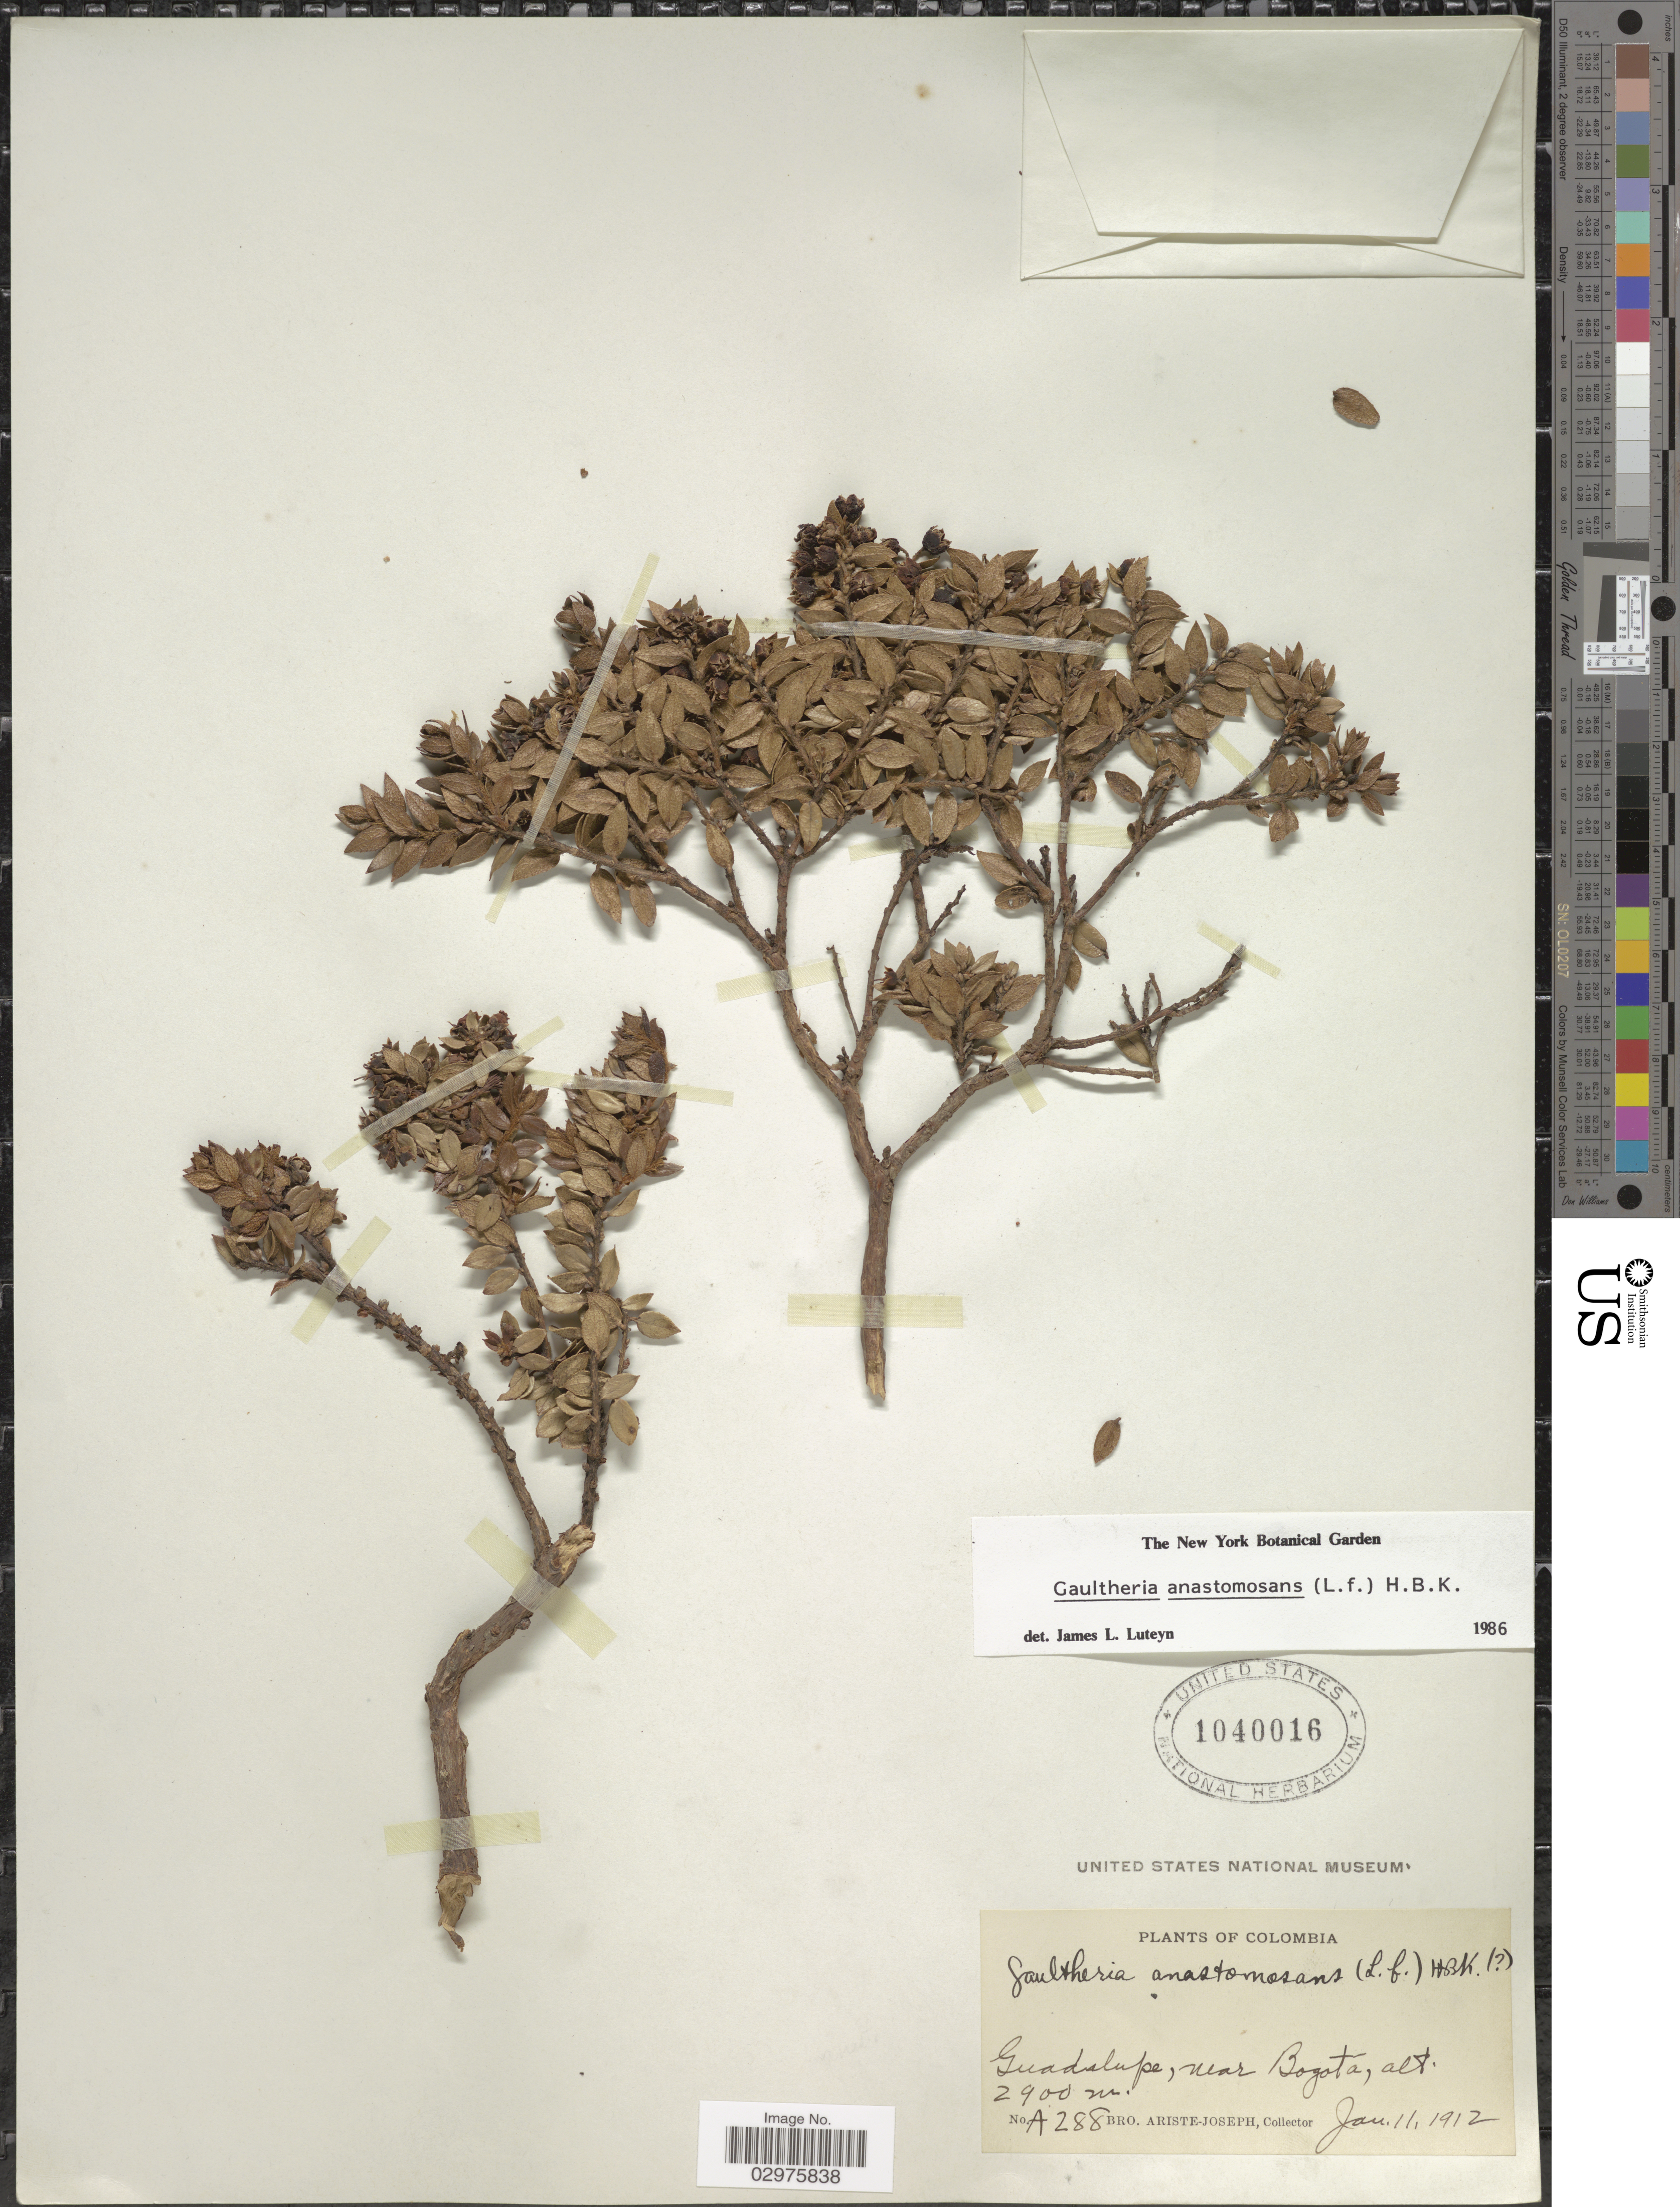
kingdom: Plantae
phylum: Tracheophyta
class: Magnoliopsida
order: Ericales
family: Ericaceae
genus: Gaultheria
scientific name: Gaultheria anastomosans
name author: (L. f.) Kunth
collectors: Bro. Ariste-Joseph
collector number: A288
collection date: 1912-01-11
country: Colombia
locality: Guadalupe, near Bogota.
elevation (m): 2900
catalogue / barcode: US 1040016